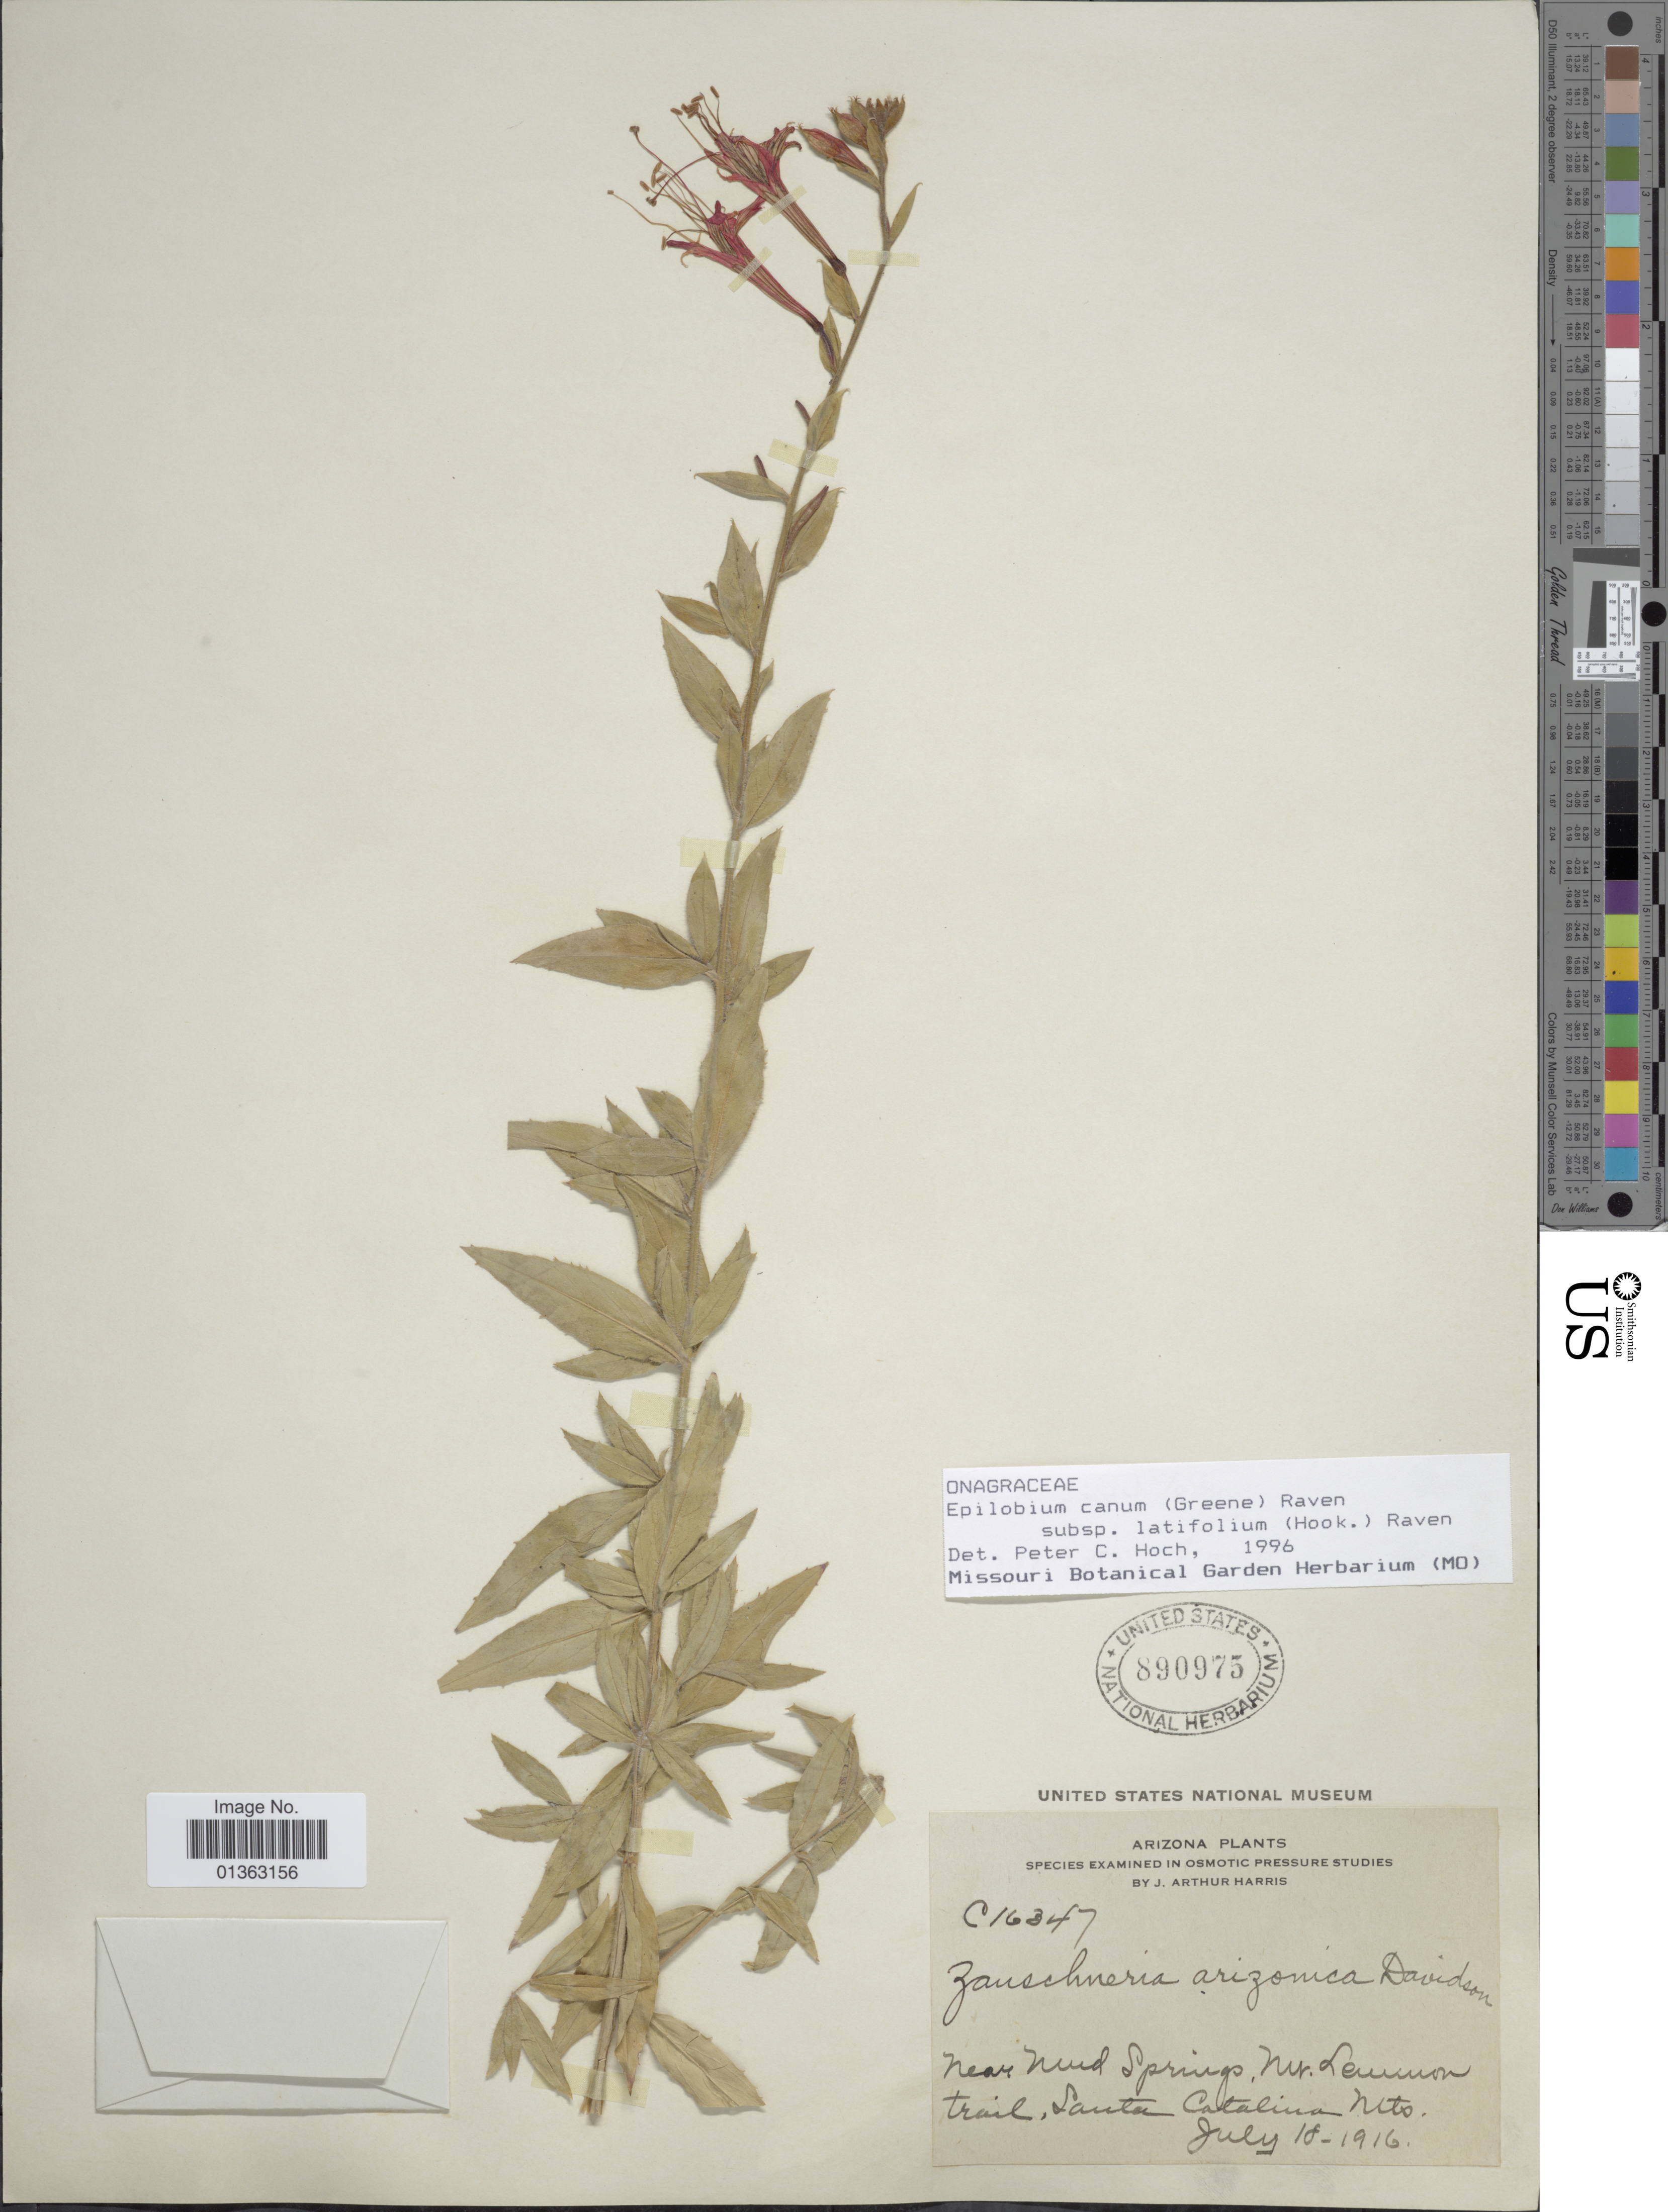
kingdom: Plantae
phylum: Tracheophyta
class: Magnoliopsida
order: Myrtales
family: Onagraceae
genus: Epilobium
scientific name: Epilobium canum subsp. latifolium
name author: (Hook.) P.H. Raven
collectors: J. A. Harris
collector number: C16347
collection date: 1916-07-18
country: United States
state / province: Arizona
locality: Near Mud Springs, Mt. Lemmon trail, Santa Catalina Mts.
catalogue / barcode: US 890975